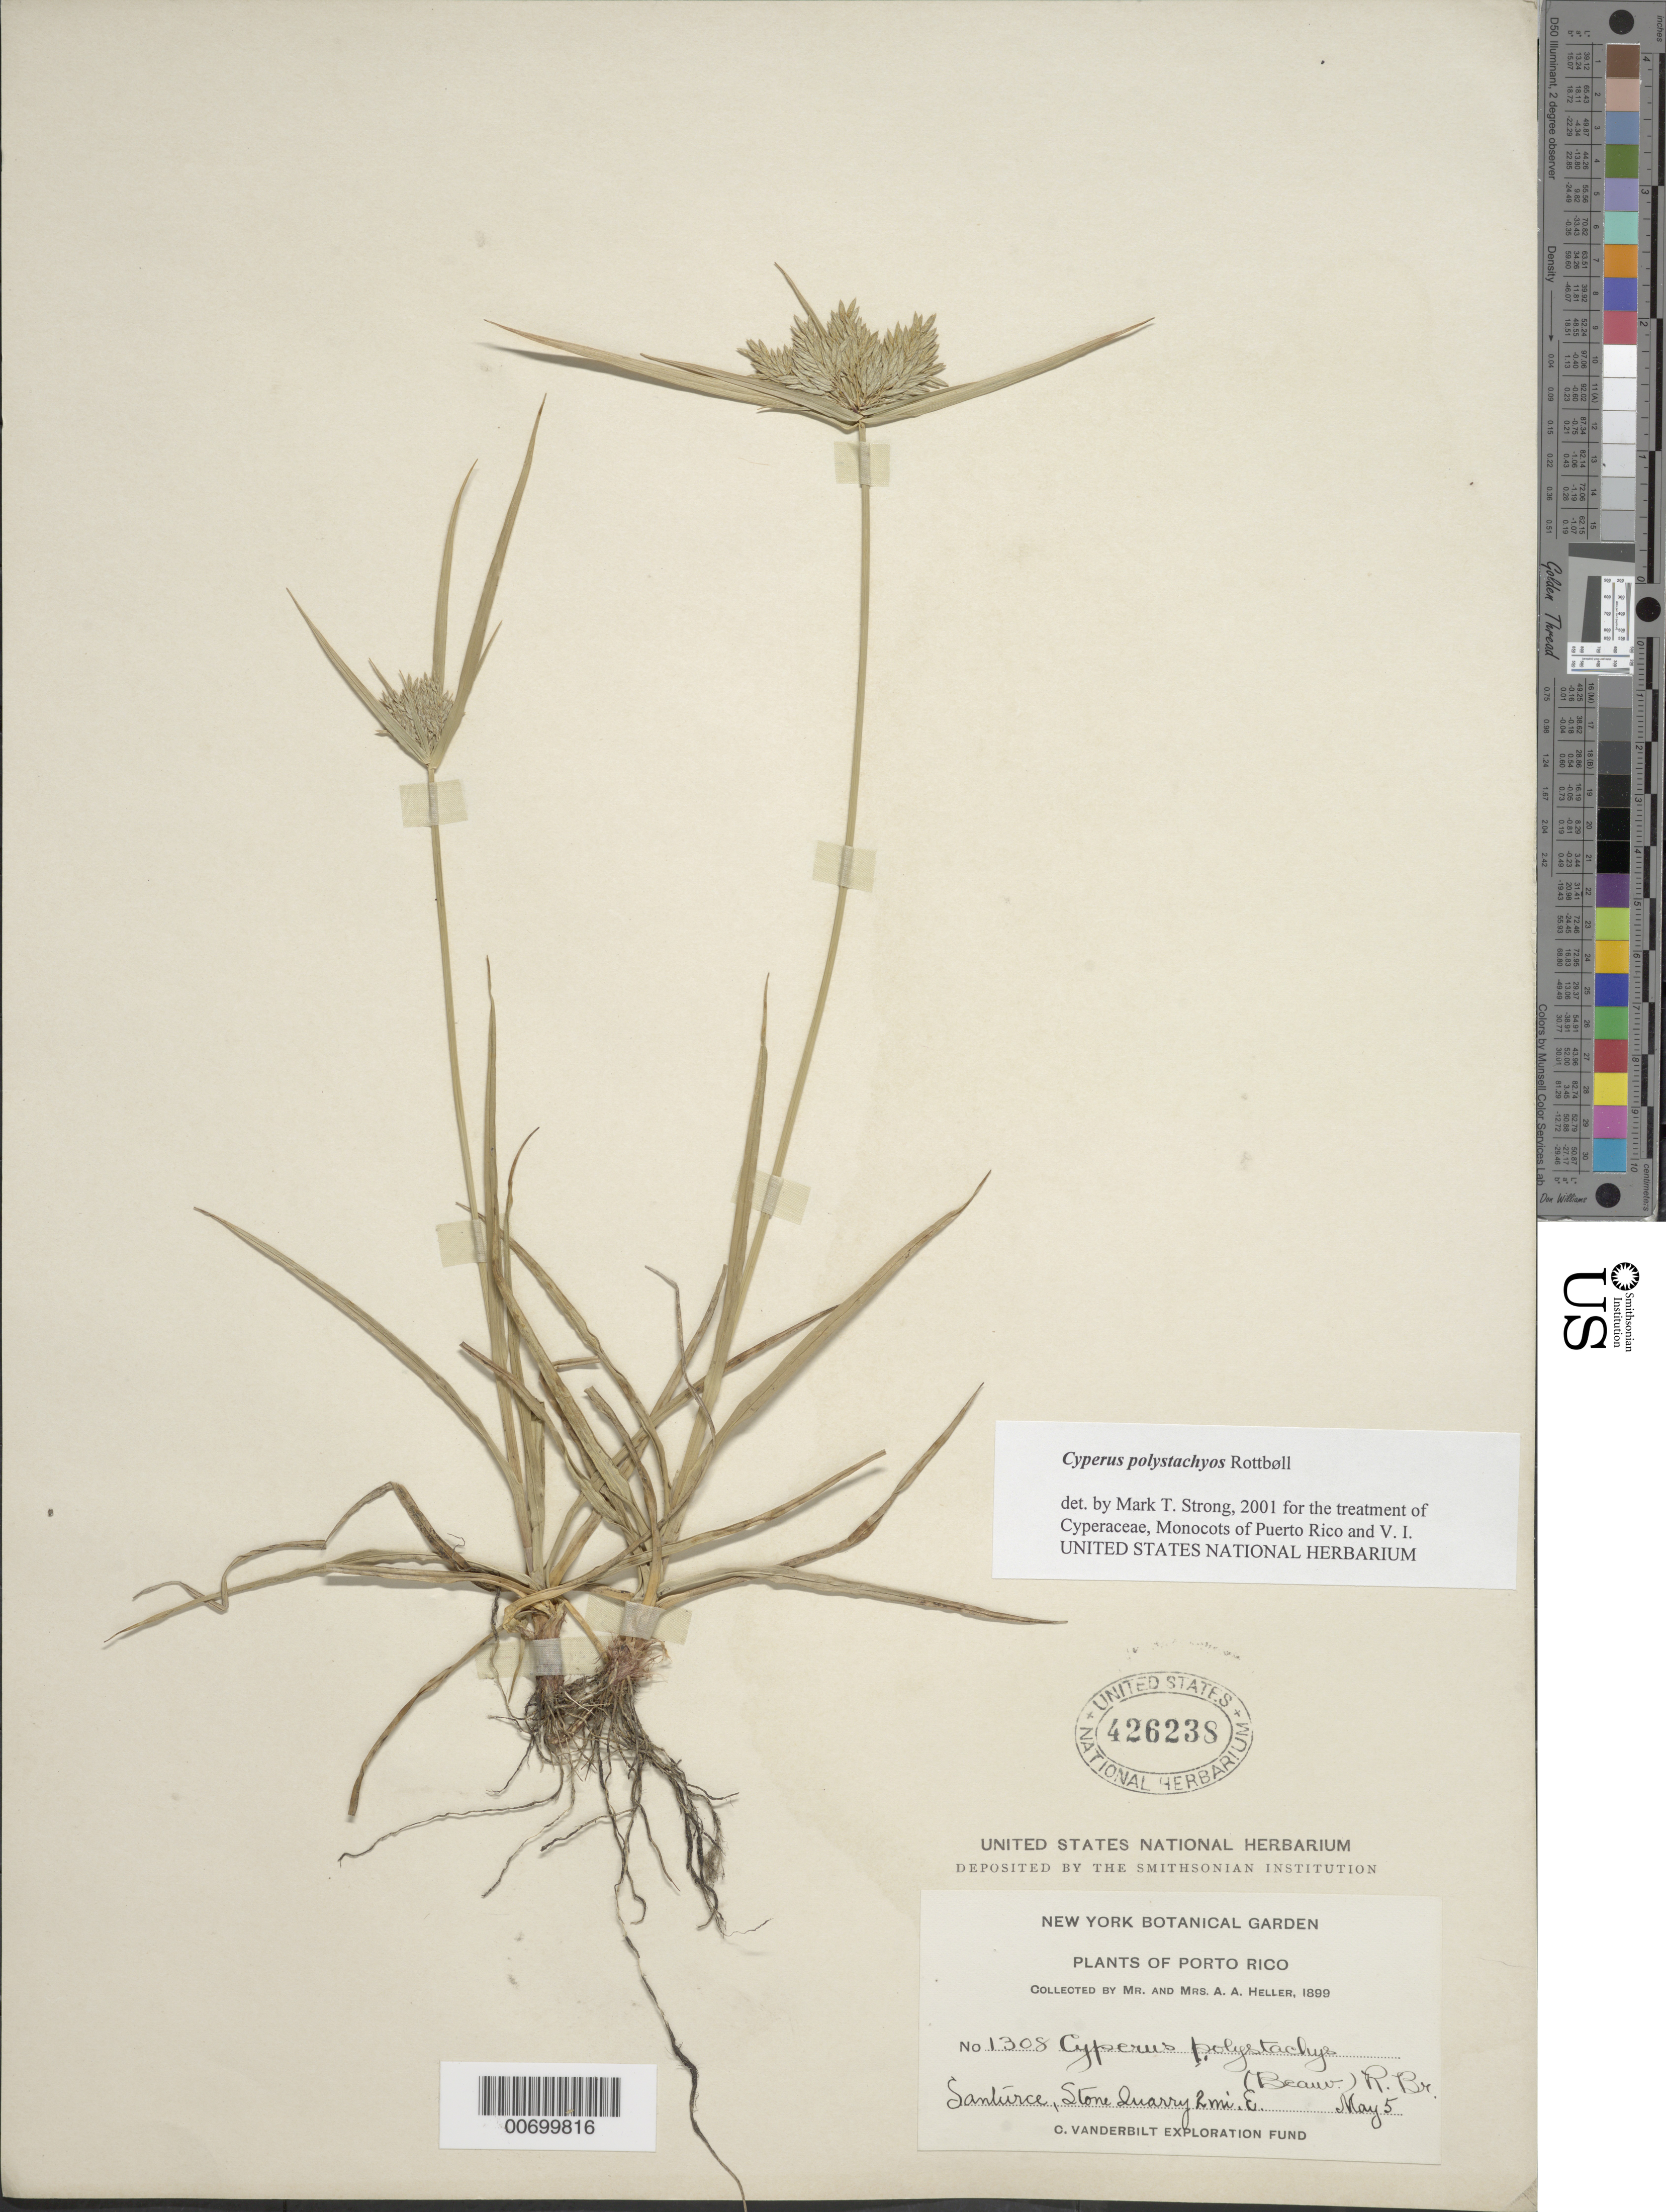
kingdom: Plantae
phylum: Tracheophyta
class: Liliopsida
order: Poales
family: Cyperaceae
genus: Cyperus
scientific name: Cyperus polystachyos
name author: Rottb.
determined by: Strong, M. T., (US), Smithsonian Institution - National Museum of Natural History (UNITED STATES)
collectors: A. A. Heller & E. G. Heller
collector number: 1308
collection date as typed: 05 May 1899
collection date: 1899-05-05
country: Puerto Rico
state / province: San Juan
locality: Stone Quarry, 2 mi. E of Santurce.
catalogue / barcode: US 426238